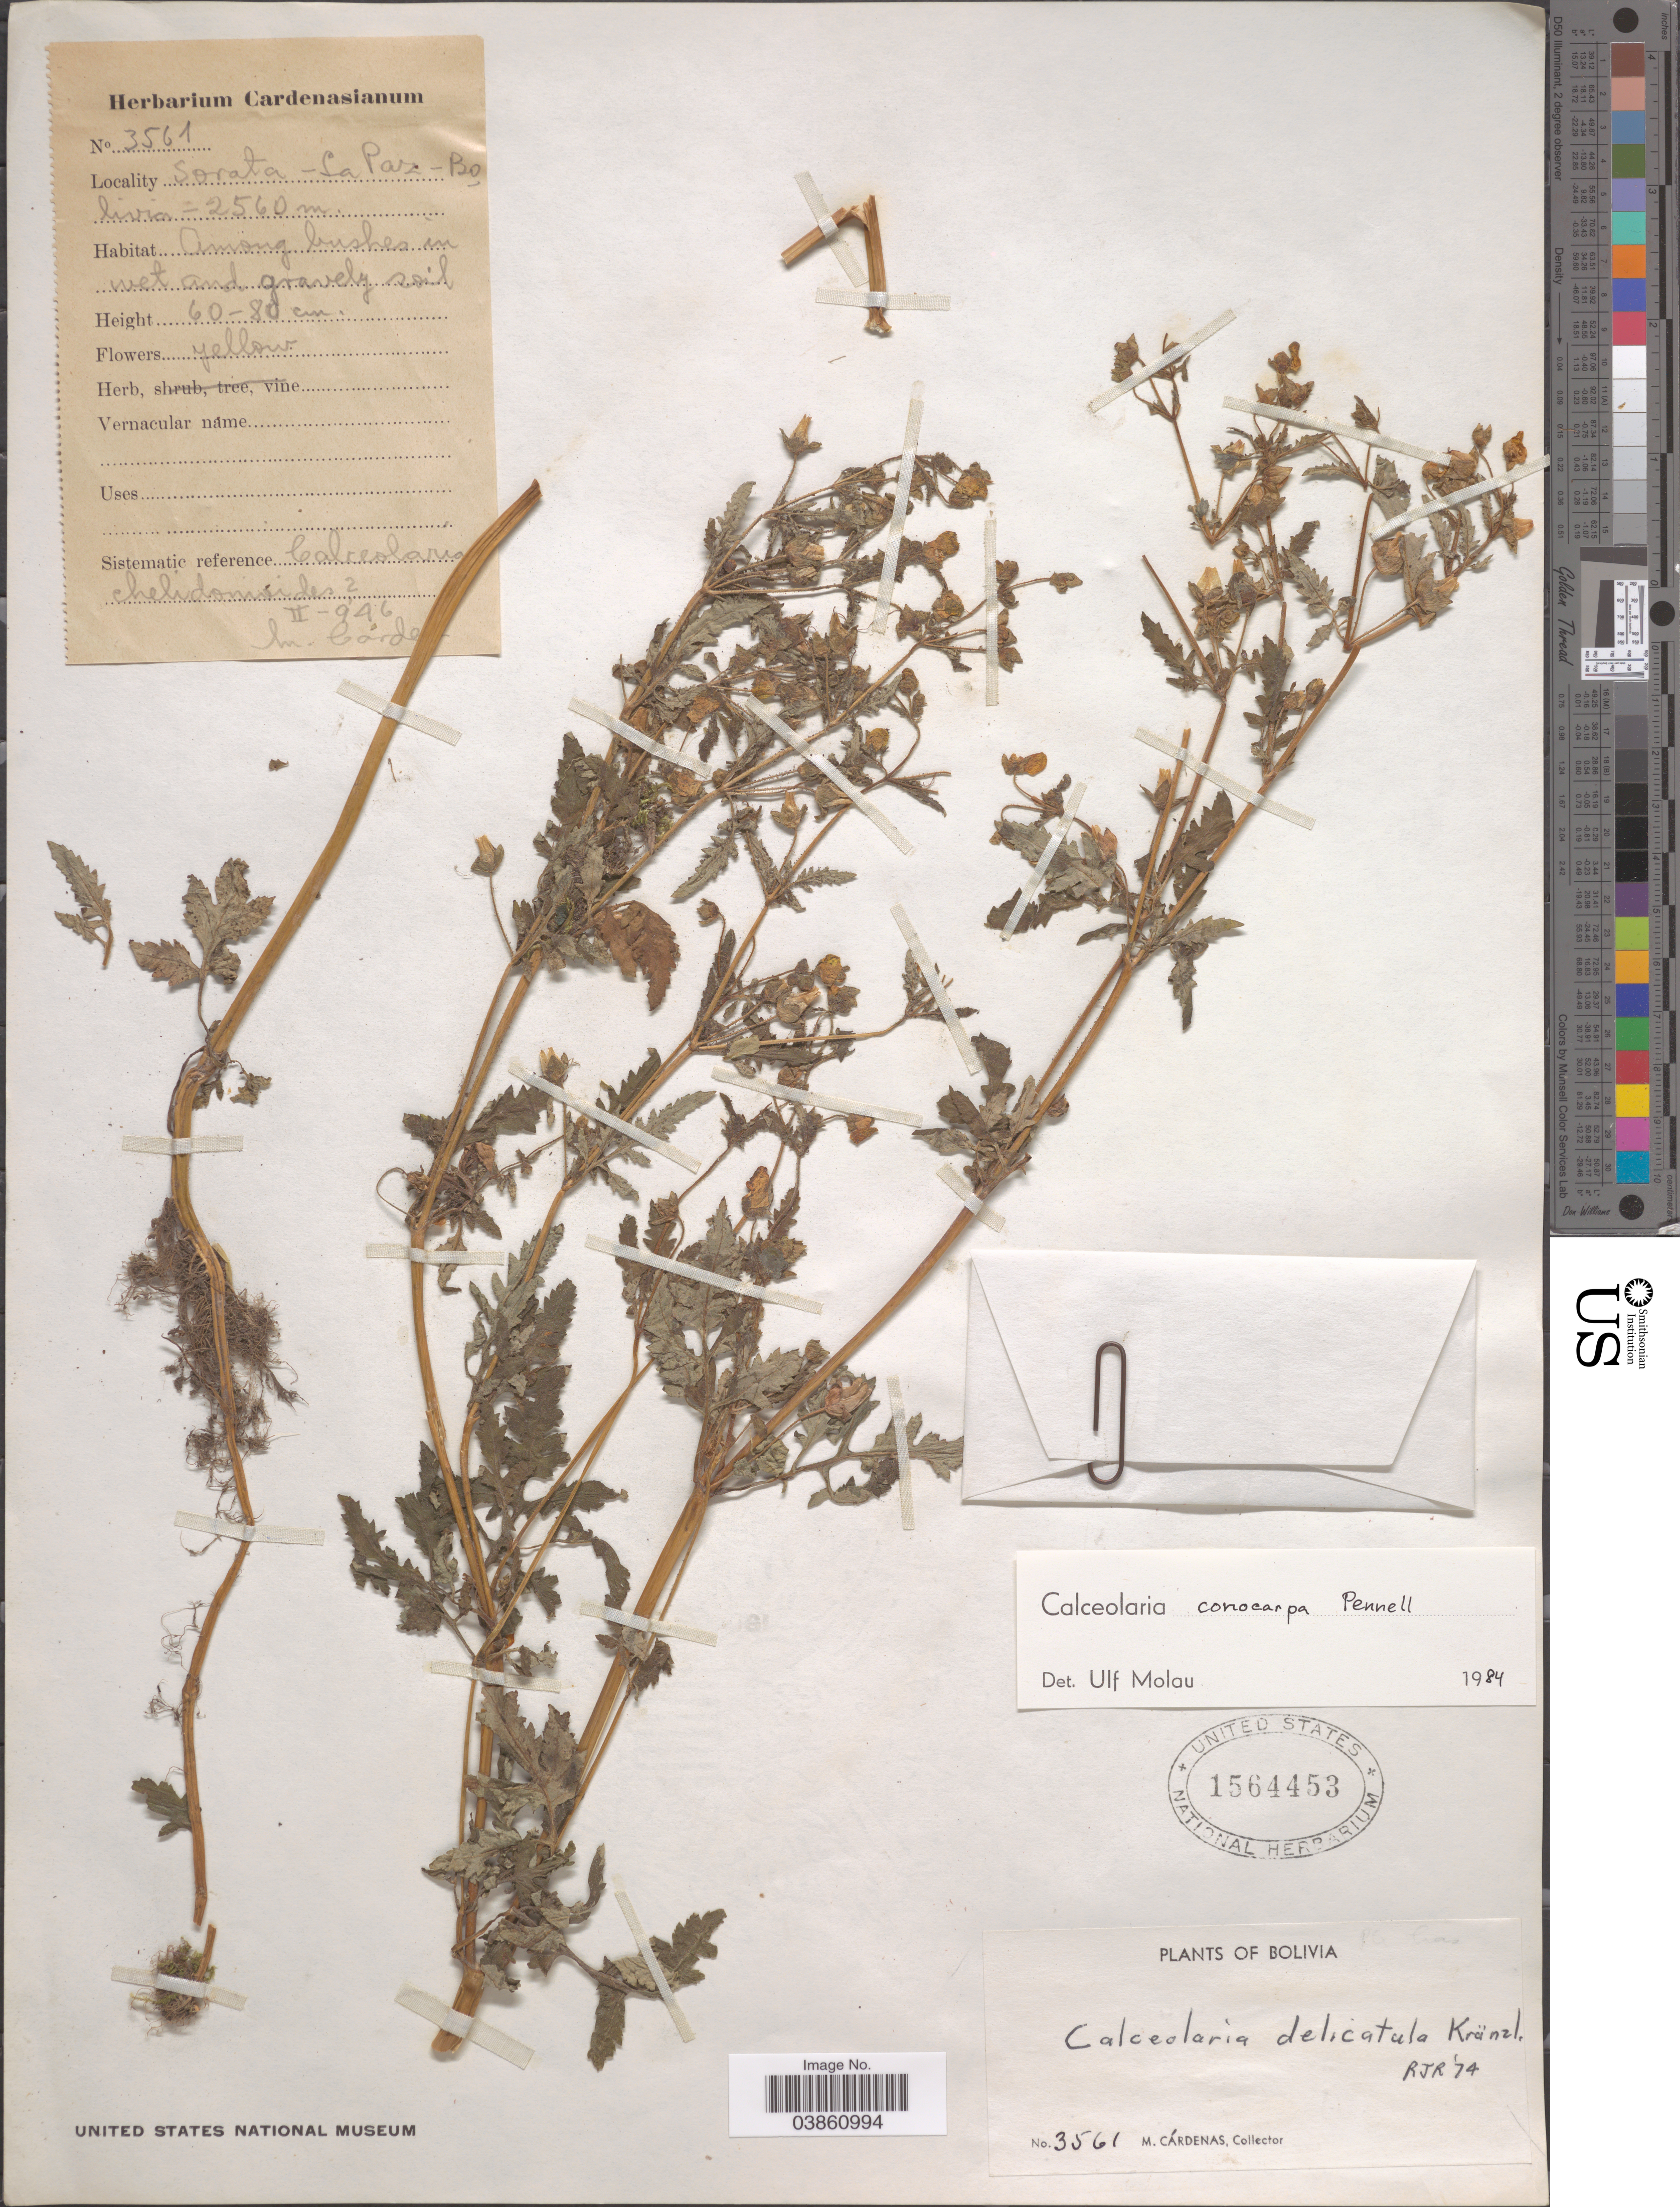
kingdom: Plantae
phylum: Tracheophyta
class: Magnoliopsida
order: Lamiales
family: Calceolariaceae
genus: Calceolaria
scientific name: Calceolaria conocarpa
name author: Pennell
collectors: M. Cárdenas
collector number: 3561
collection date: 1946-02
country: Bolivia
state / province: La Paz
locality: Sorata.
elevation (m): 2560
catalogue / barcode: US 1564453